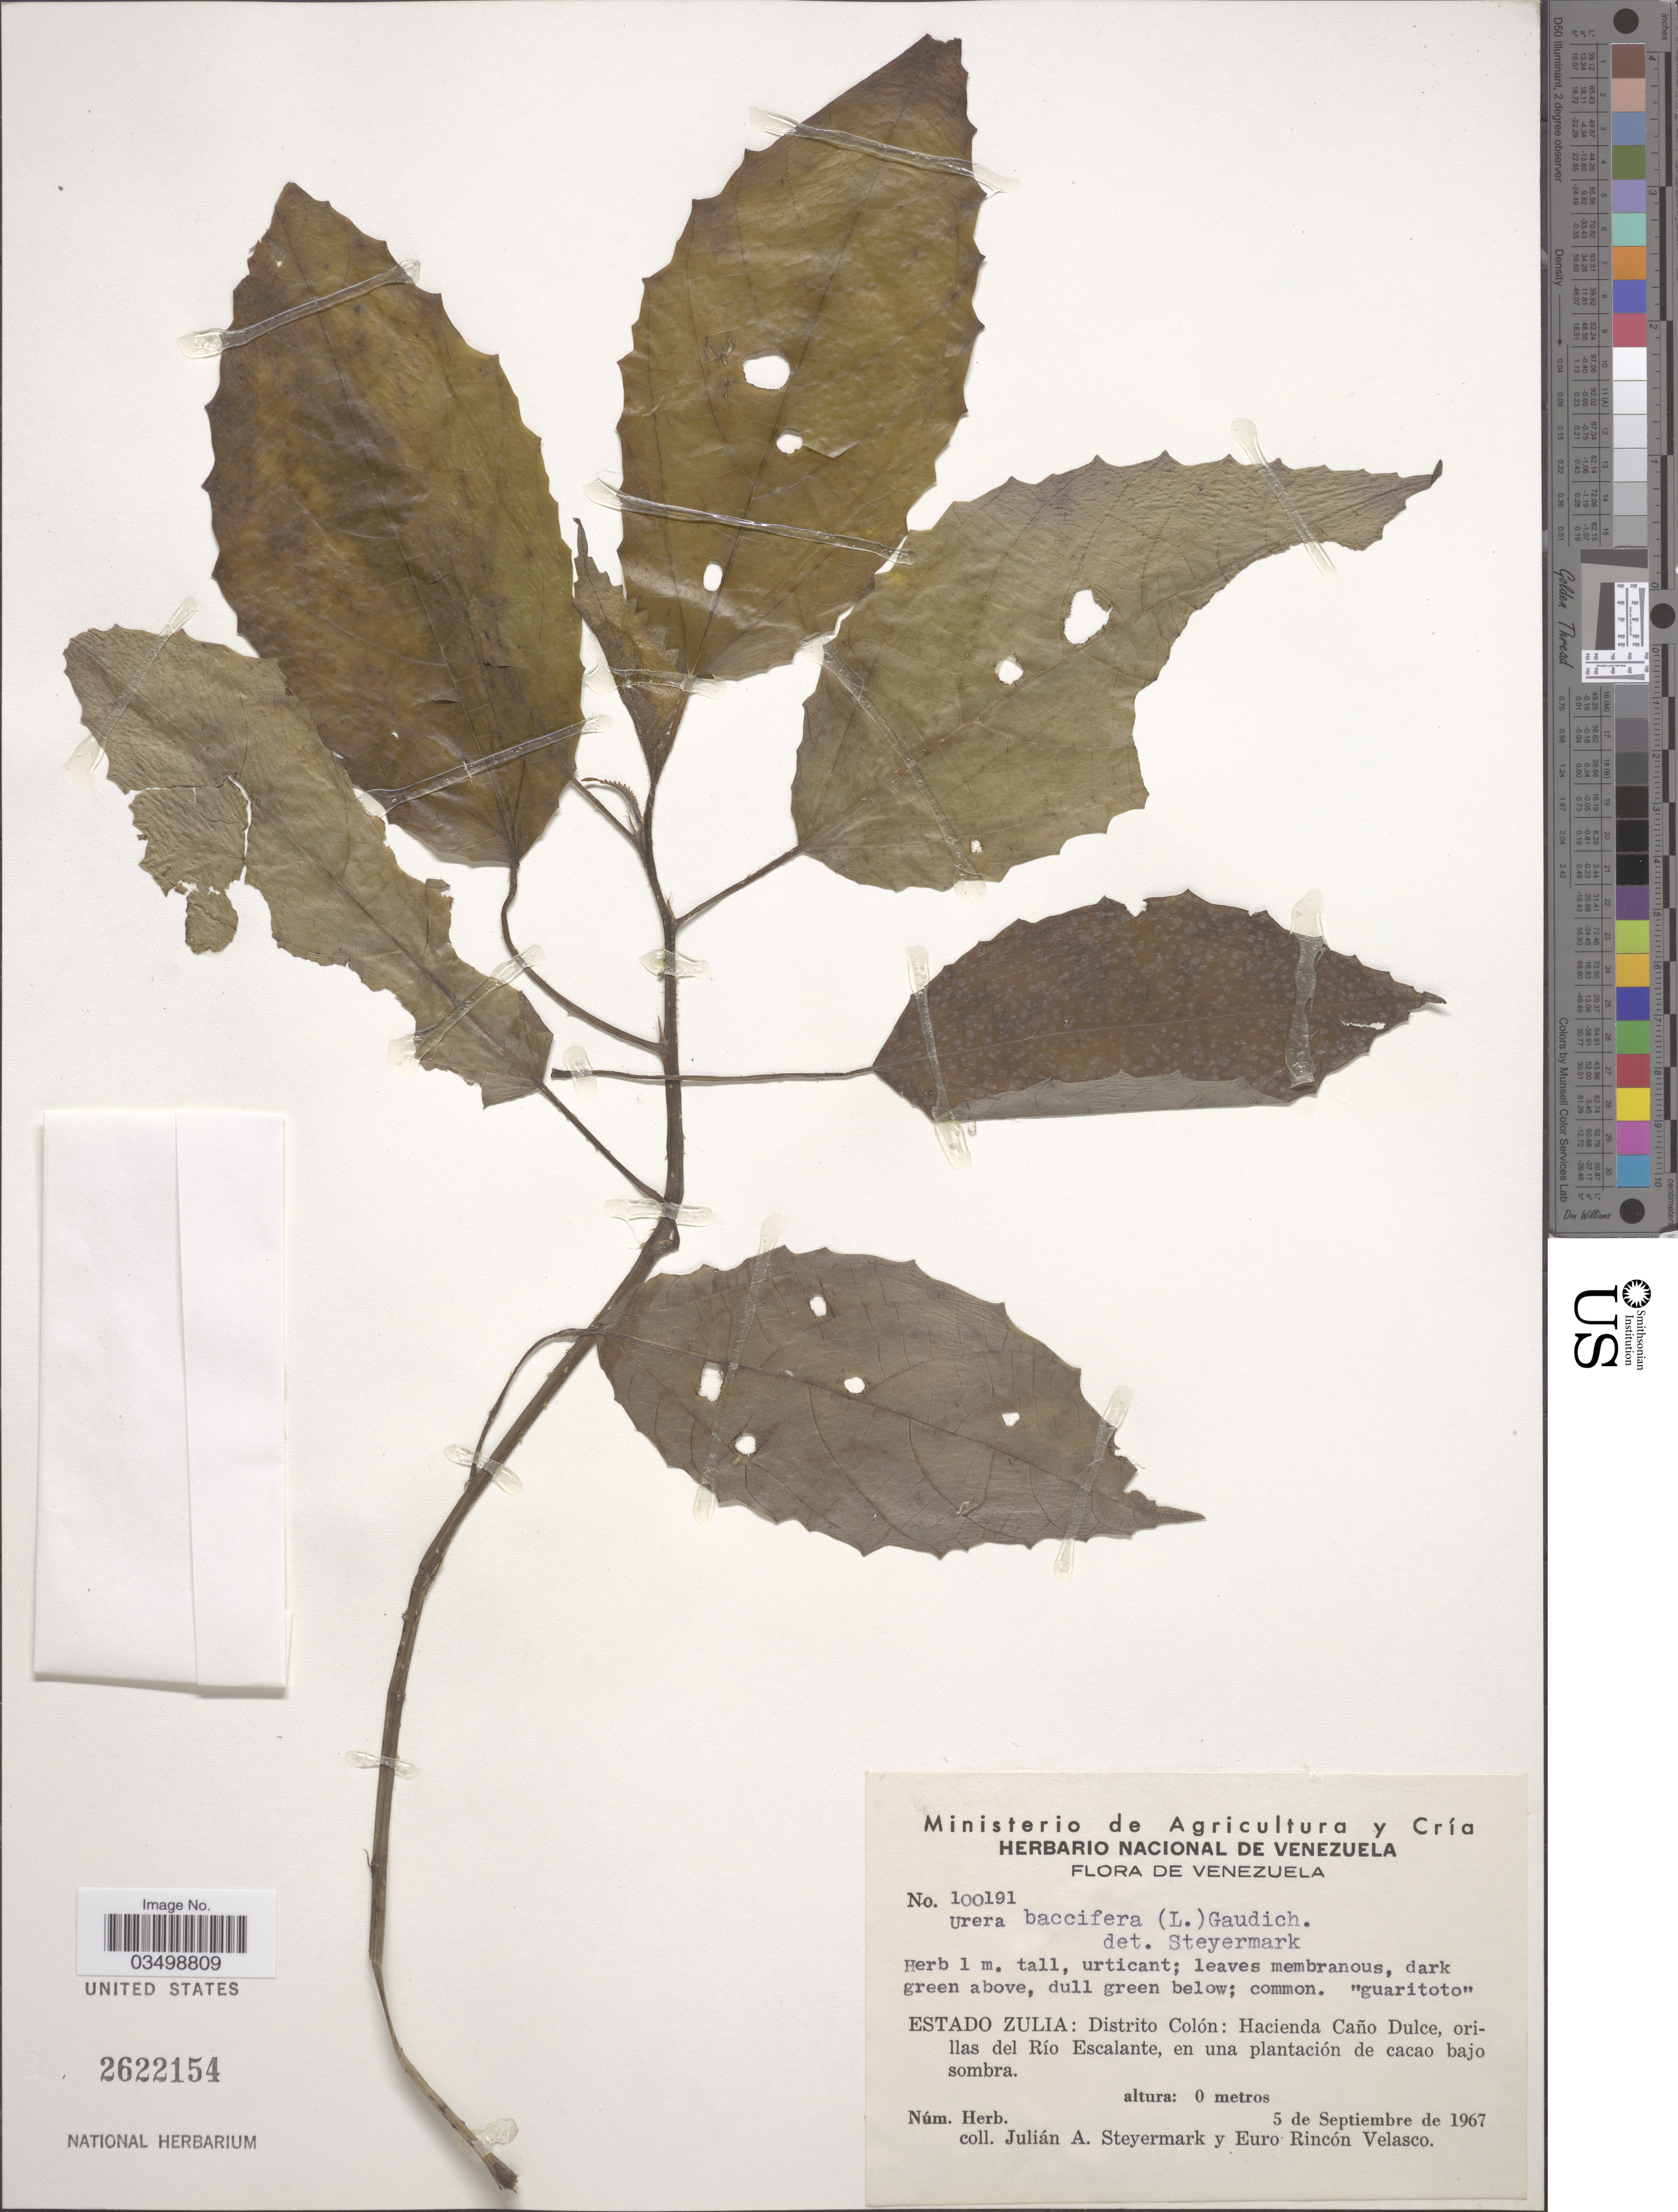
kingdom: Plantae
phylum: Tracheophyta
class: Magnoliopsida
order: Rosales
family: Urticaceae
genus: Urera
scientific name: Urera baccifera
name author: (L.) Gaudich. ex Wedd.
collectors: J. Steyermark & E. Velasco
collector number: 100191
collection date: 1967-09-05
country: Venezuela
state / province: Zulia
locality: Distrito Colón: Hacienda Caño Dulce, orillas del Río Escalante.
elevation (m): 0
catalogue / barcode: US 2622154